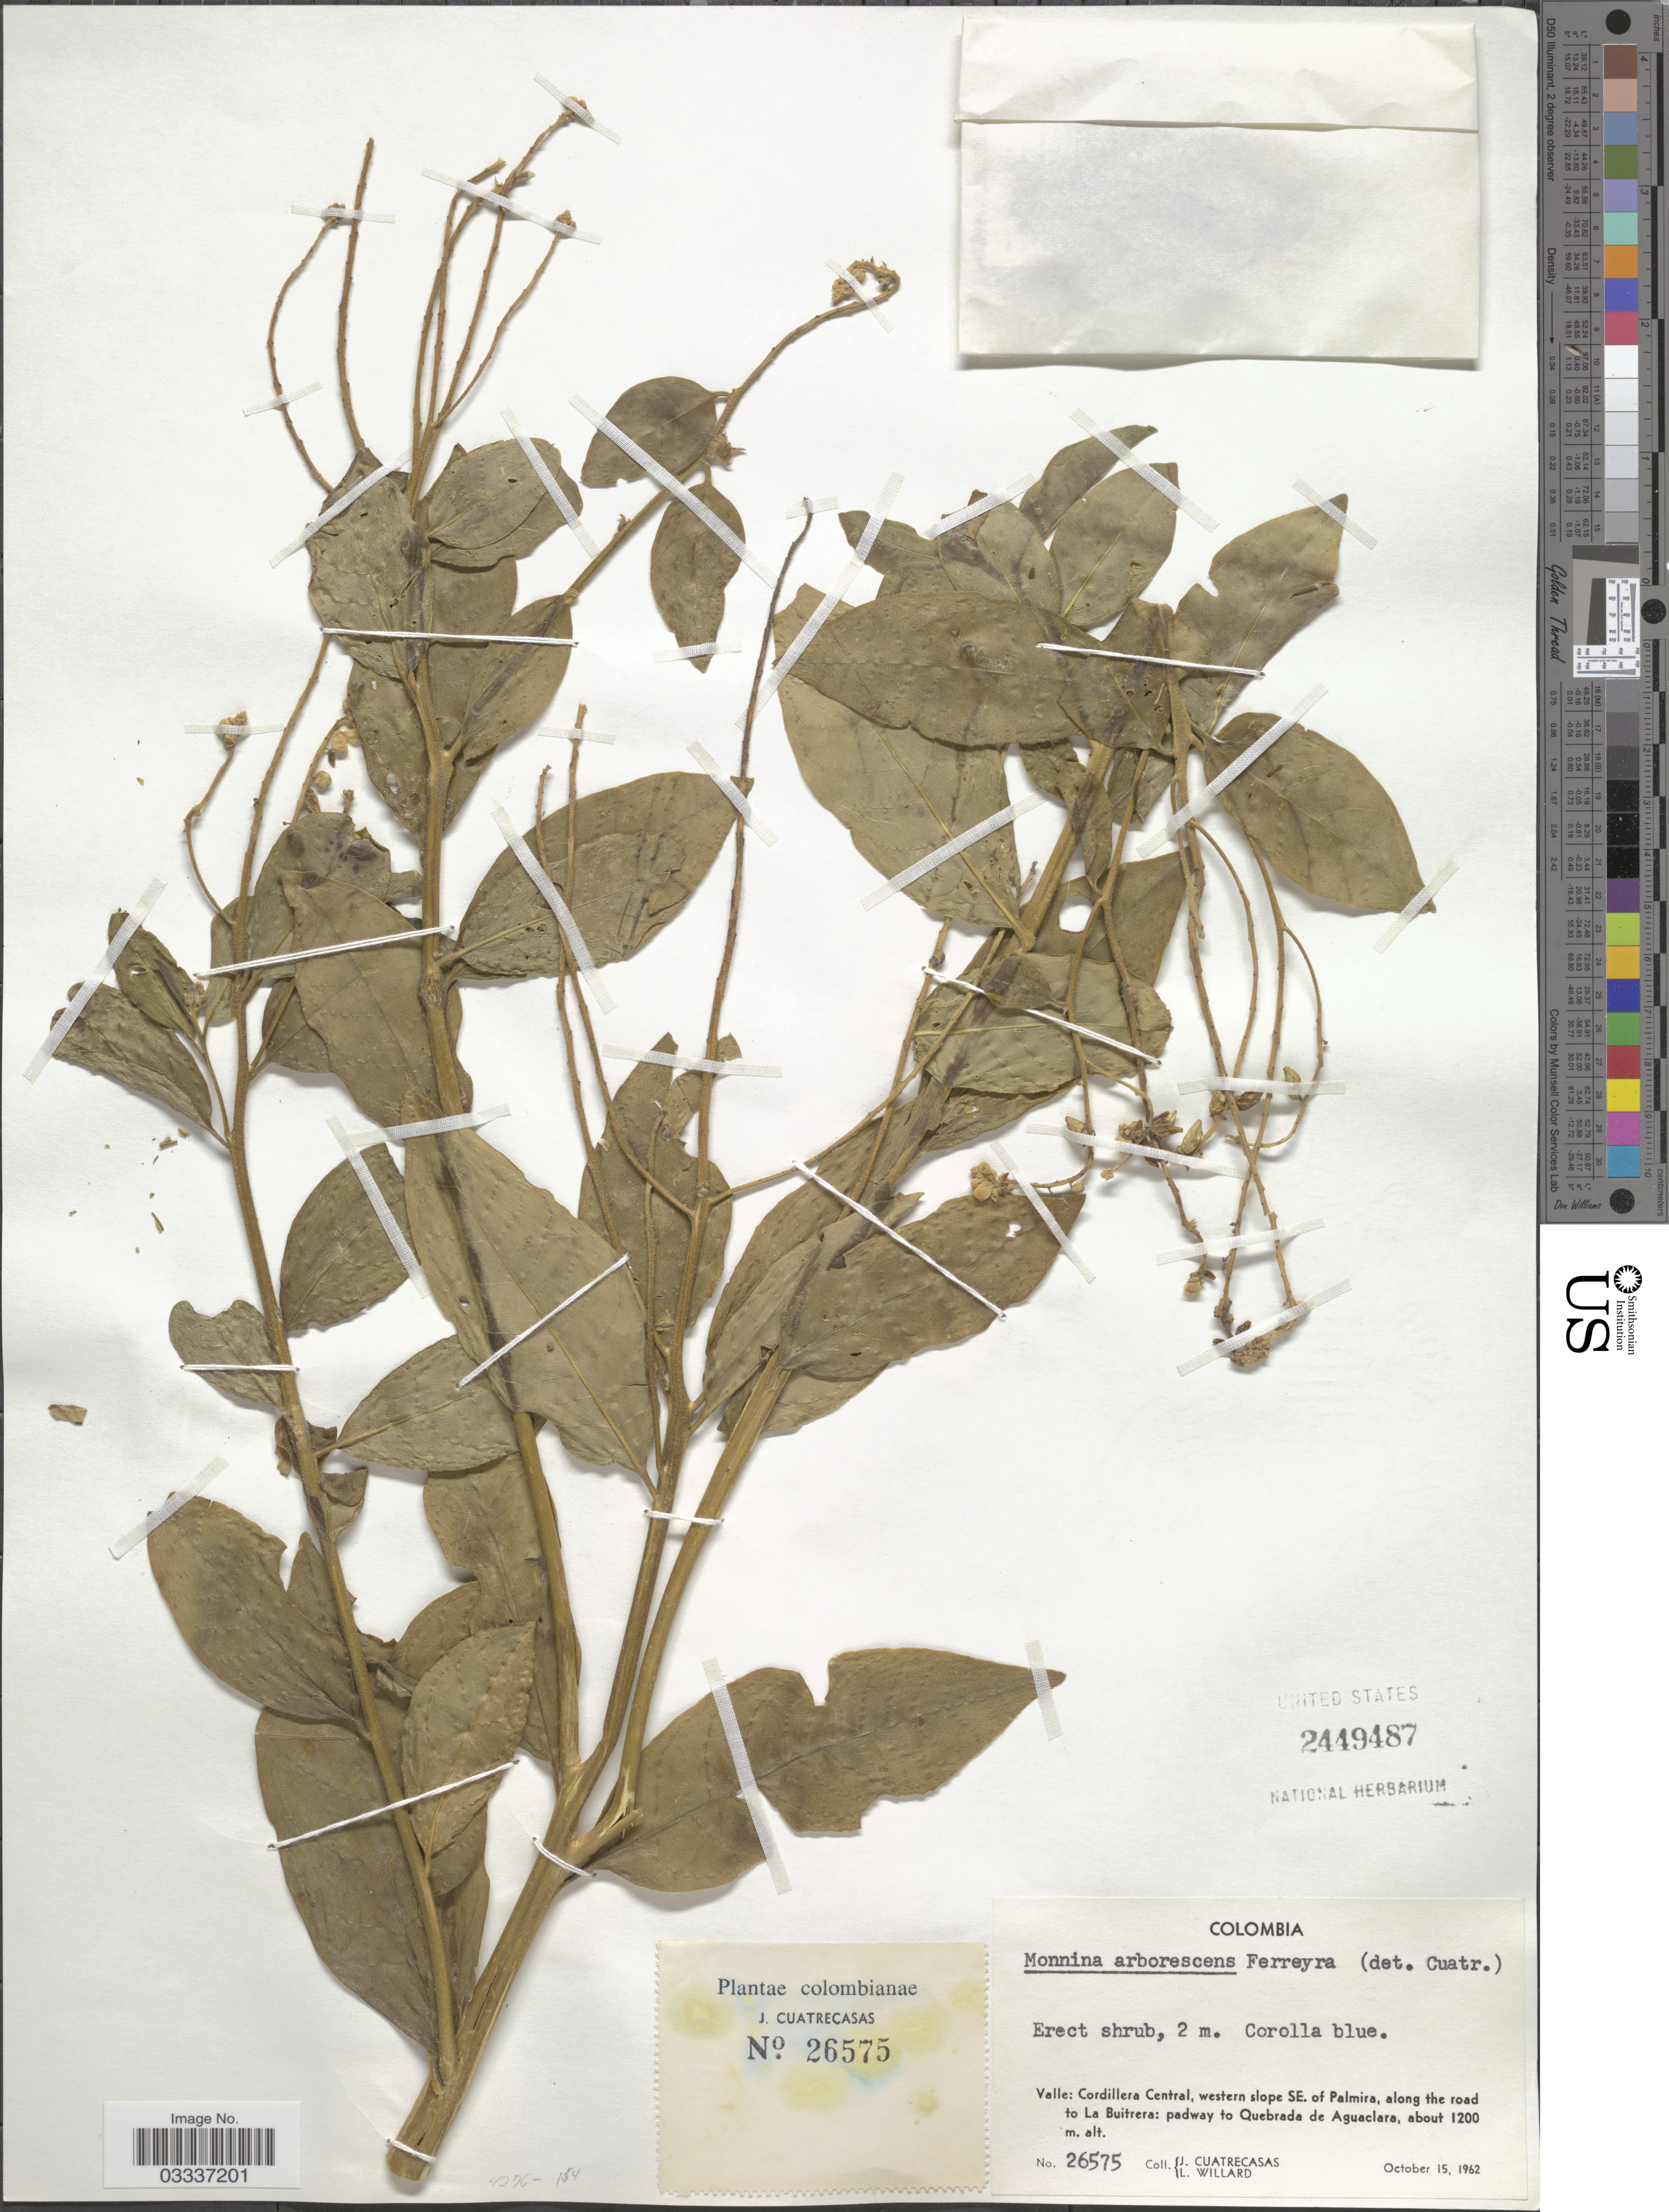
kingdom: Plantae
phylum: Tracheophyta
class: Magnoliopsida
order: Fabales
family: Polygalaceae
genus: Monnina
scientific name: Monnina arborescens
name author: Ferreyra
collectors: J. Cuatrecasas & L. Willard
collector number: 26575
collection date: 1962-10-15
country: Colombia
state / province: Valle del Cauca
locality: Valle: Cordillera Central, western slope SE. of Palmira, along the road to La Buitrera: padway to Quebrada de Aguaclara.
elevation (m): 1200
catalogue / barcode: US 2449487